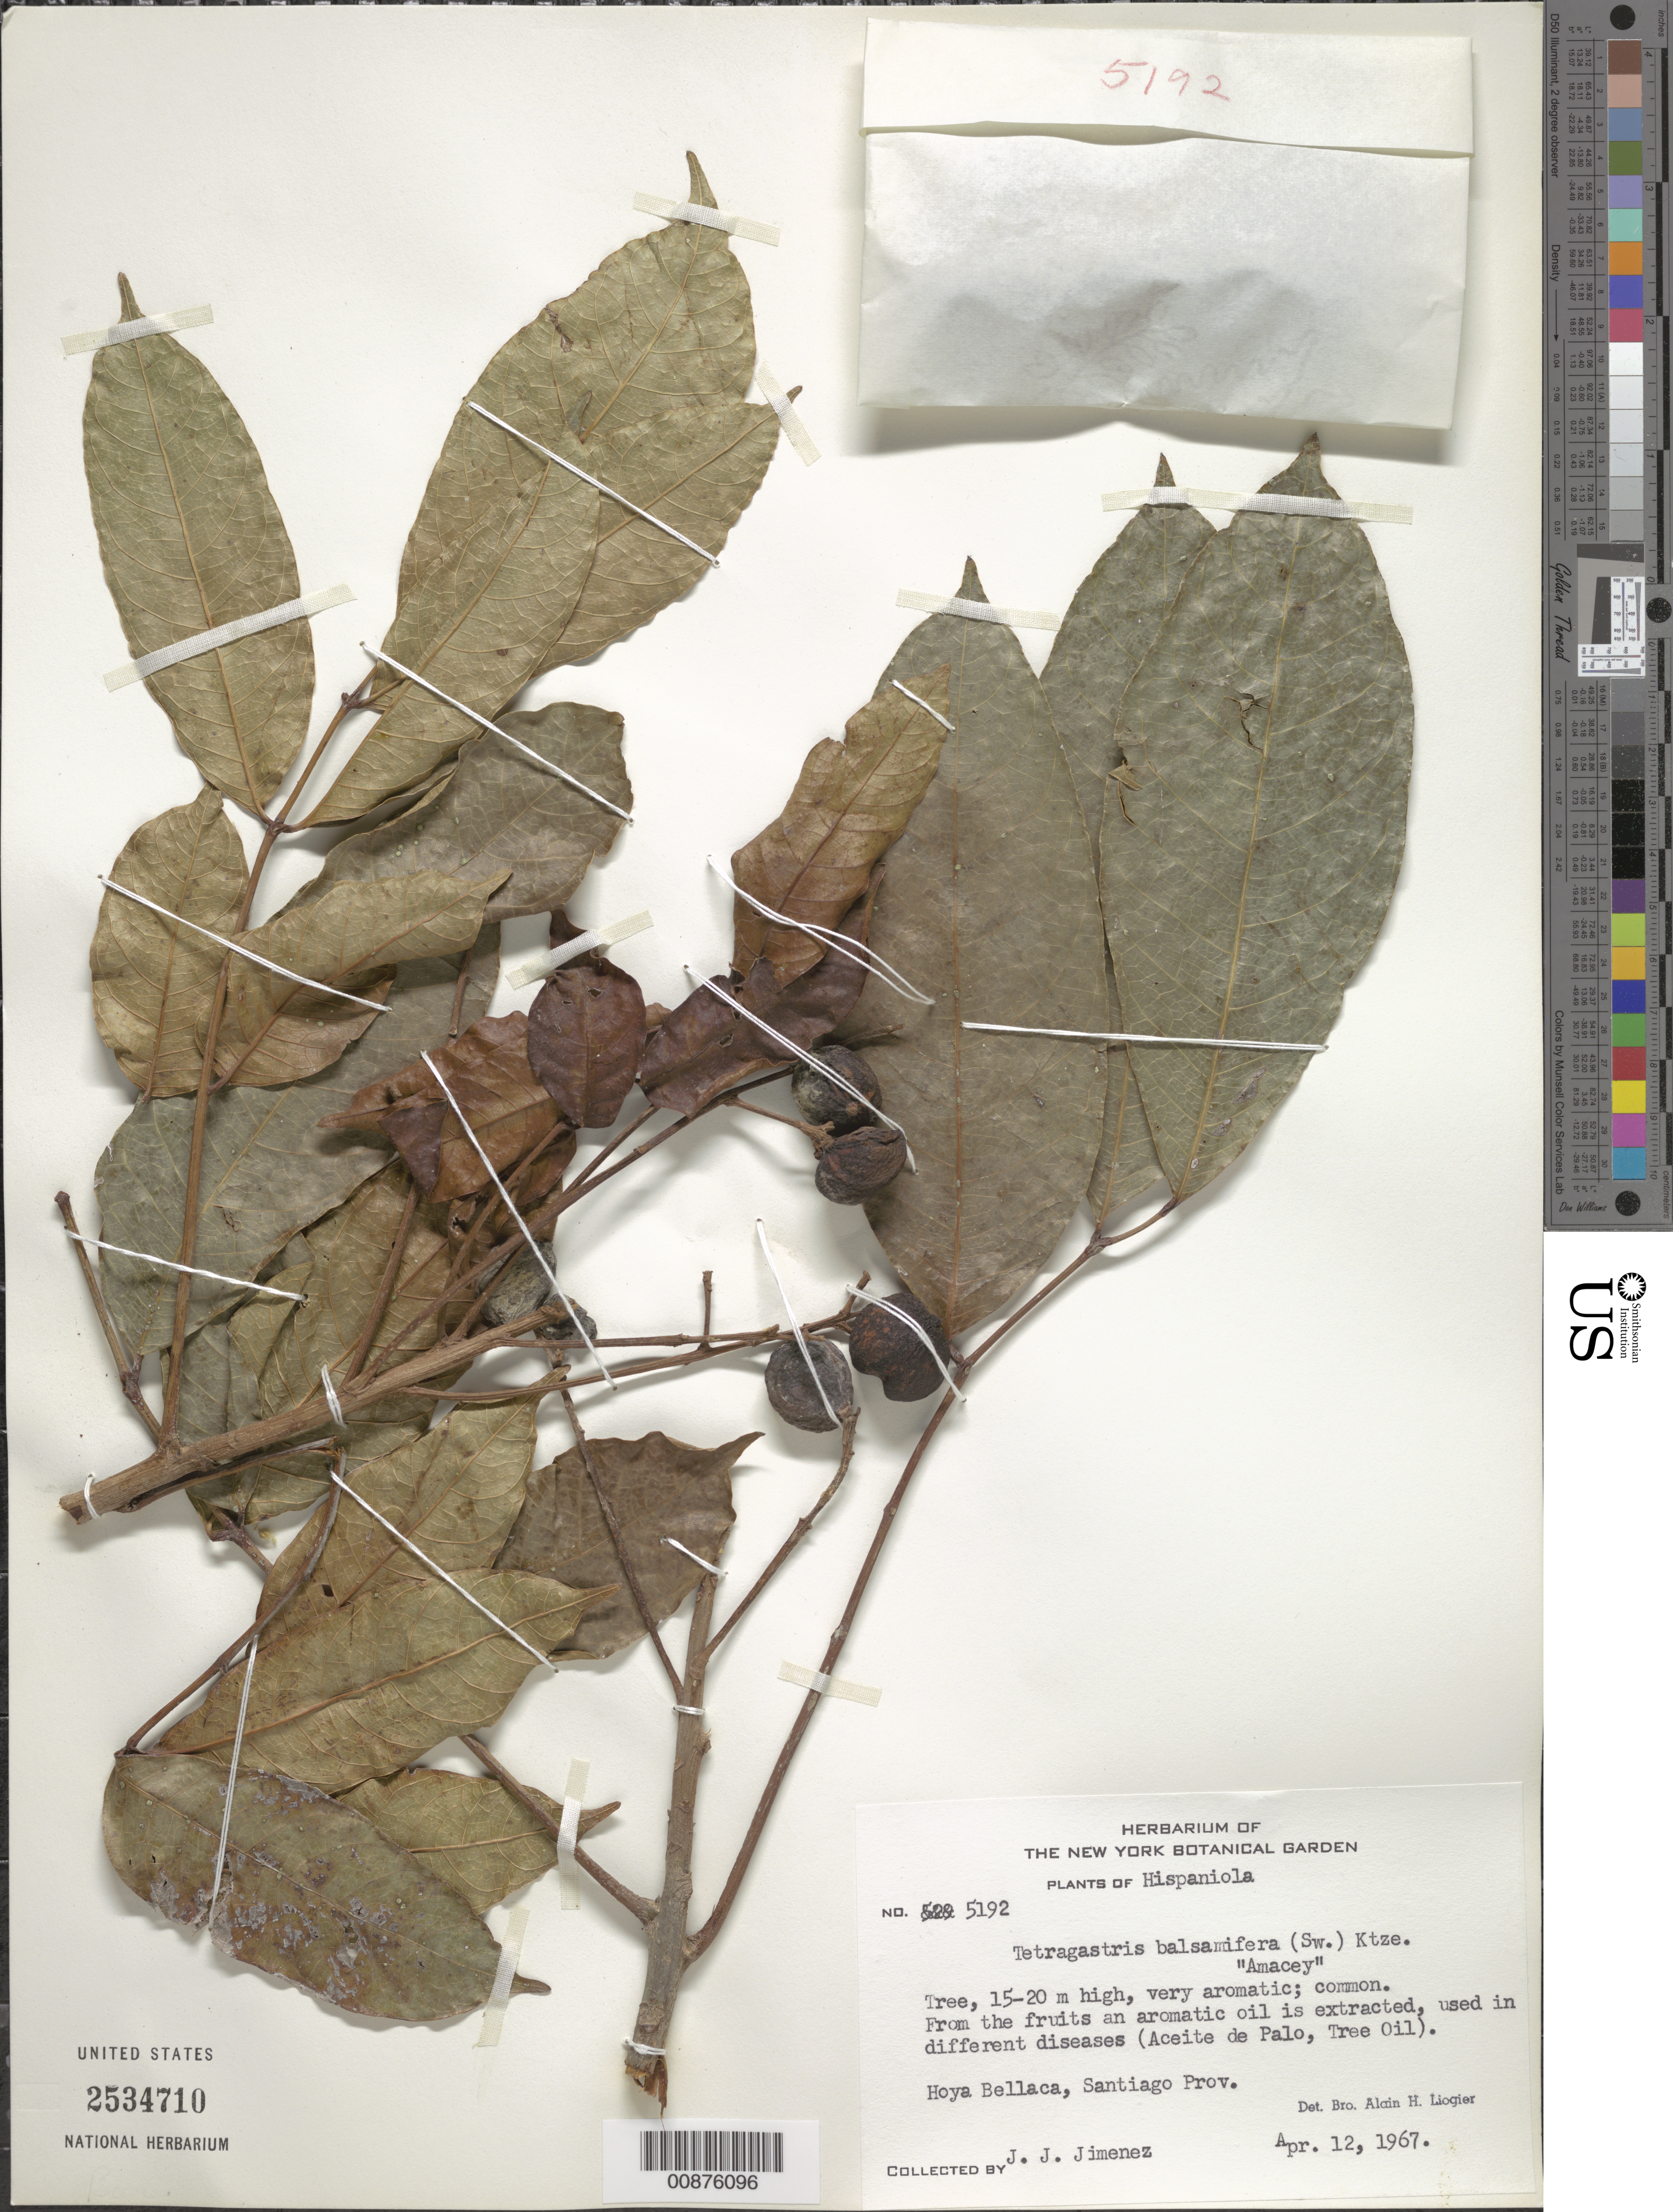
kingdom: Plantae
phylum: Tracheophyta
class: Magnoliopsida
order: Sapindales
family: Burseraceae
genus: Protium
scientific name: Protium balsamiferum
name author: (Sw.) Daly & P. Fine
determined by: Daly, Douglas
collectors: J. J. Jiménez Almonte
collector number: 5192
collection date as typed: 12 Apr 1967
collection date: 1967-04-12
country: Dominican Republic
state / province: Santiago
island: Hispaniola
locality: Hoya Bellaca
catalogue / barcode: US 2534710